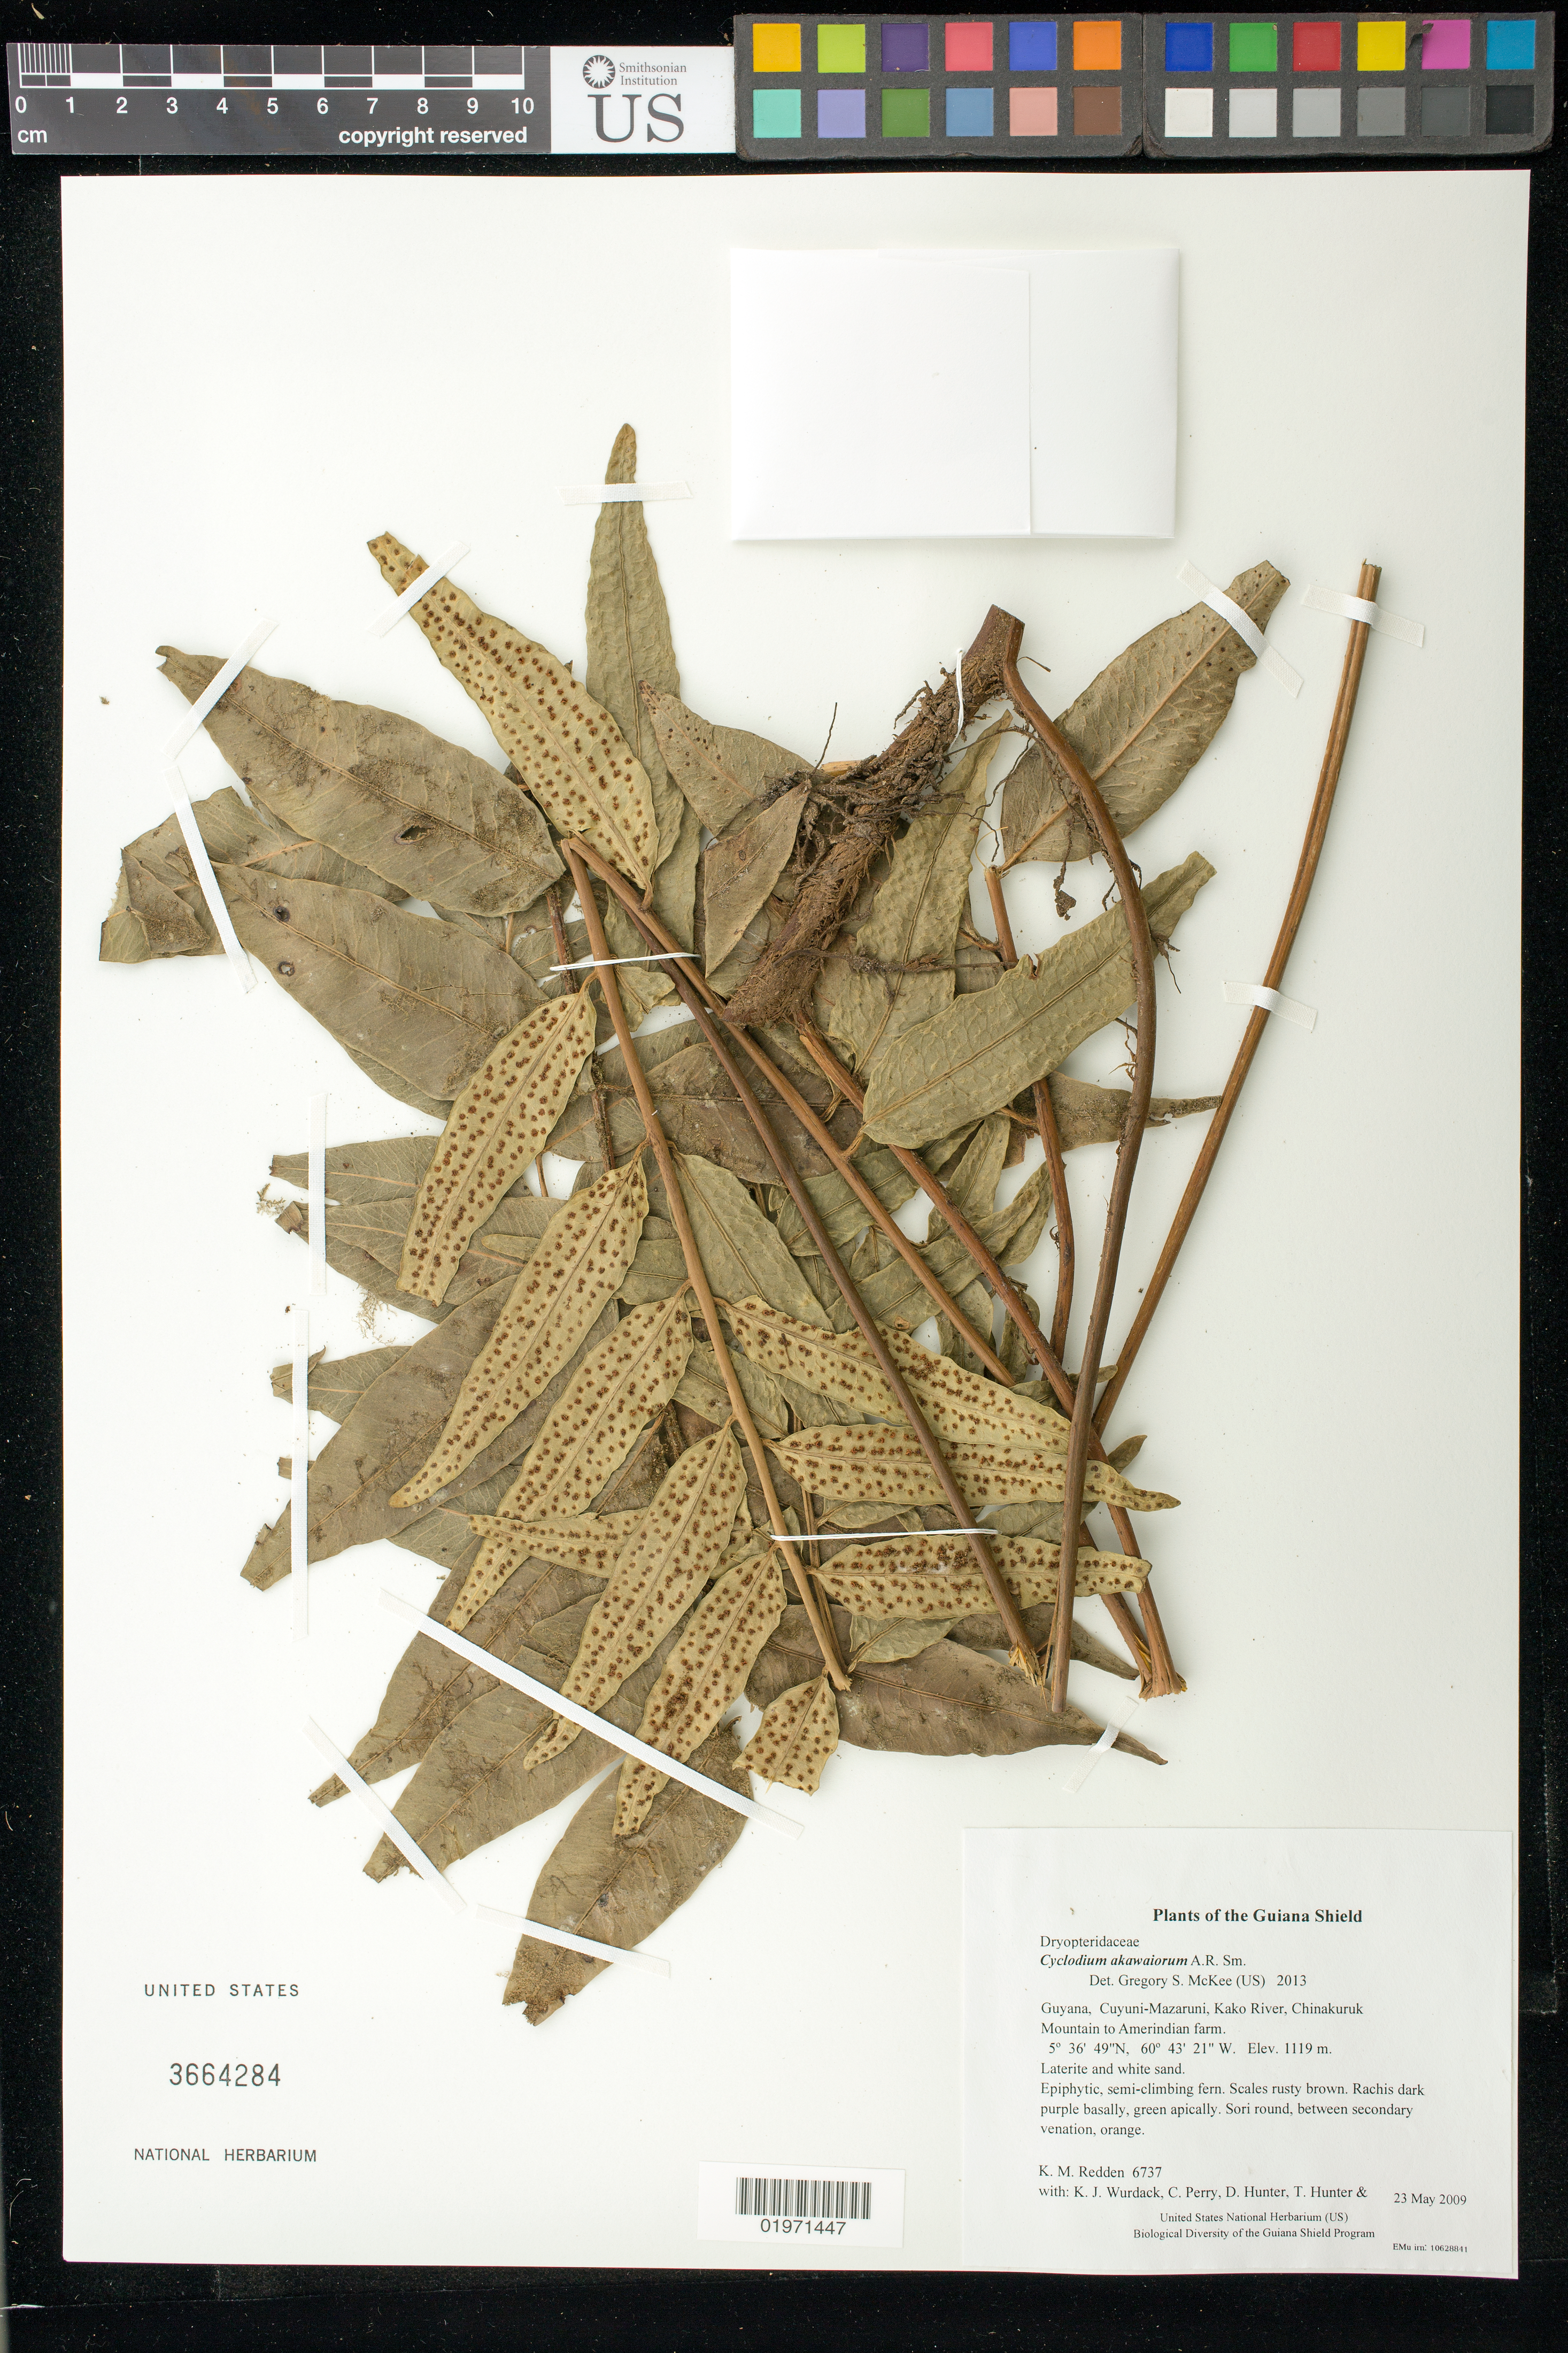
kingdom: Plantae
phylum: Tracheophyta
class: Polypodiopsida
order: Polypodiales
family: Dryopteridaceae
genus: Cyclodium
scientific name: Cyclodium akawaiorum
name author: A.R. Sm.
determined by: McKee, G. S., (US), NMNH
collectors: K. M. Redden, K. Wurdack, C. Perry, D. Hunter, T. Hunter & V. Roland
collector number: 6737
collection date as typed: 23 May 2009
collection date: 2009-05-23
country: Guyana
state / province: Cuyuni-Mazaruni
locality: Kako River, Chinakuruk Mountain to Amerindian farm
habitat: Laterite and white sand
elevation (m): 1119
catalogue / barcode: US 3664284